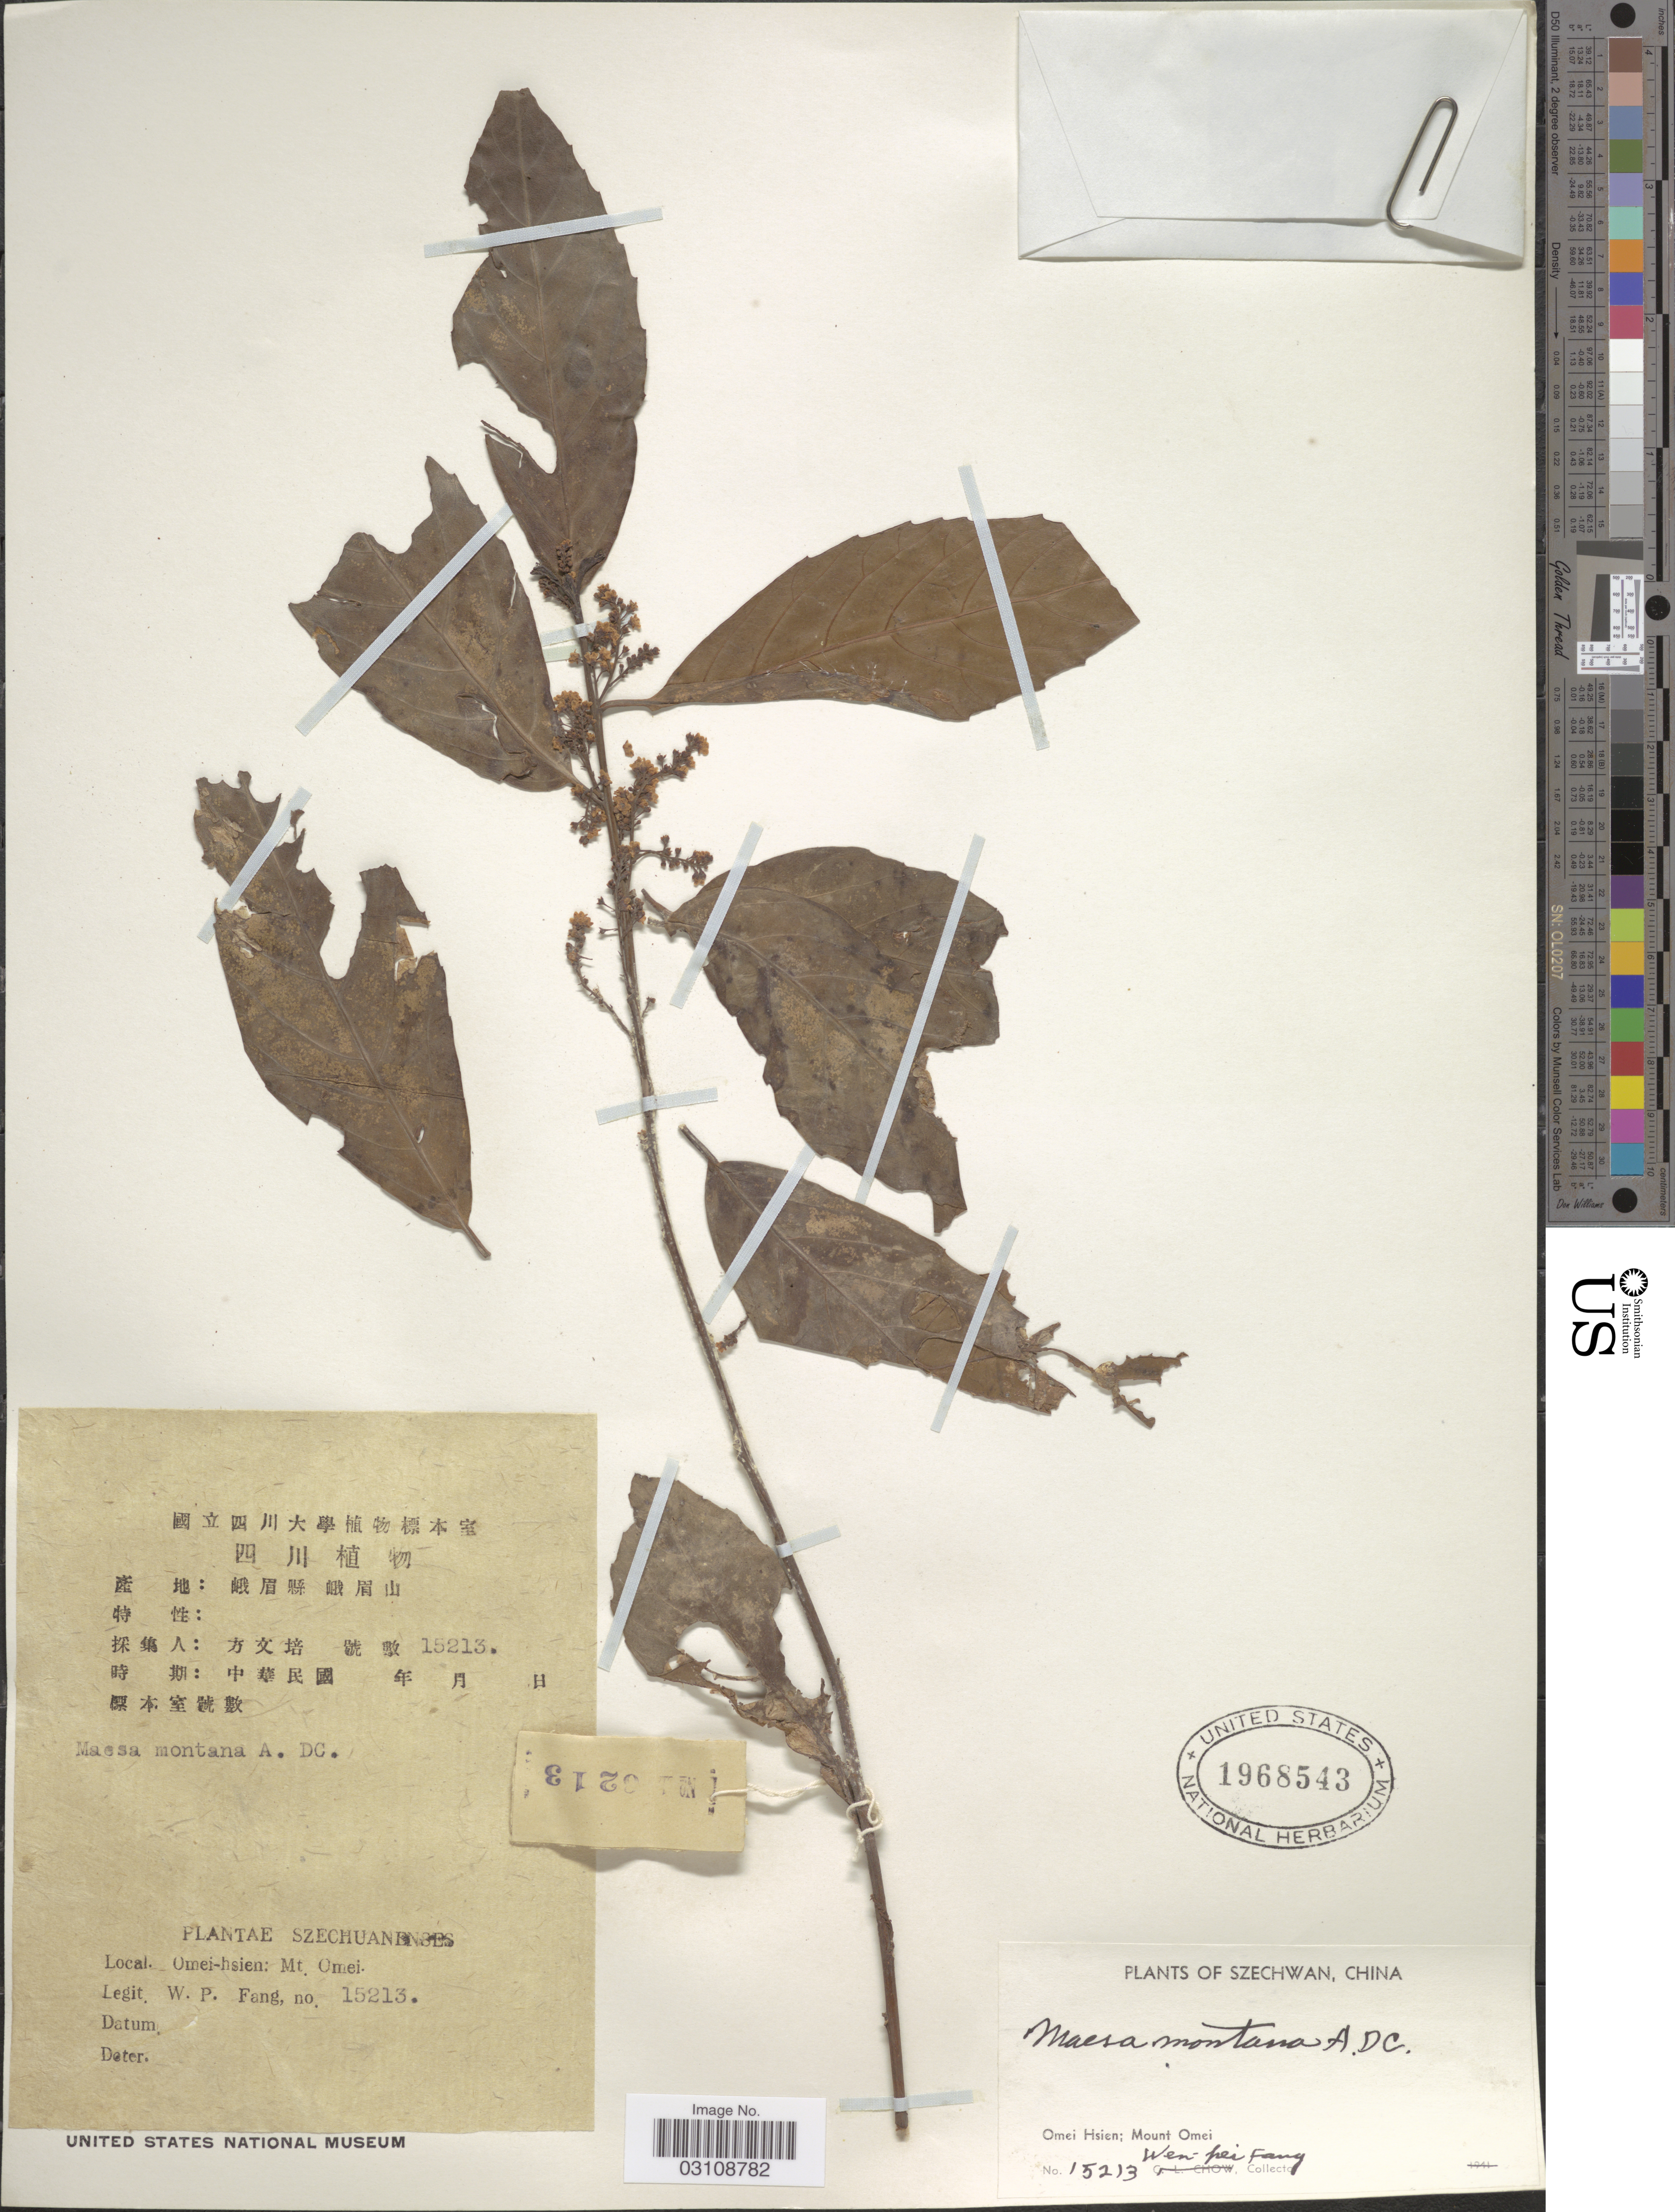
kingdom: Plantae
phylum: Tracheophyta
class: Magnoliopsida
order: Ericales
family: Primulaceae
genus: Maesa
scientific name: Maesa montana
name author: A. DC.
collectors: W. P. Fang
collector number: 15213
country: China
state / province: Sichuan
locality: Szechuanenses, Omei-hsien: Mt. Omei.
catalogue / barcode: US 1968543